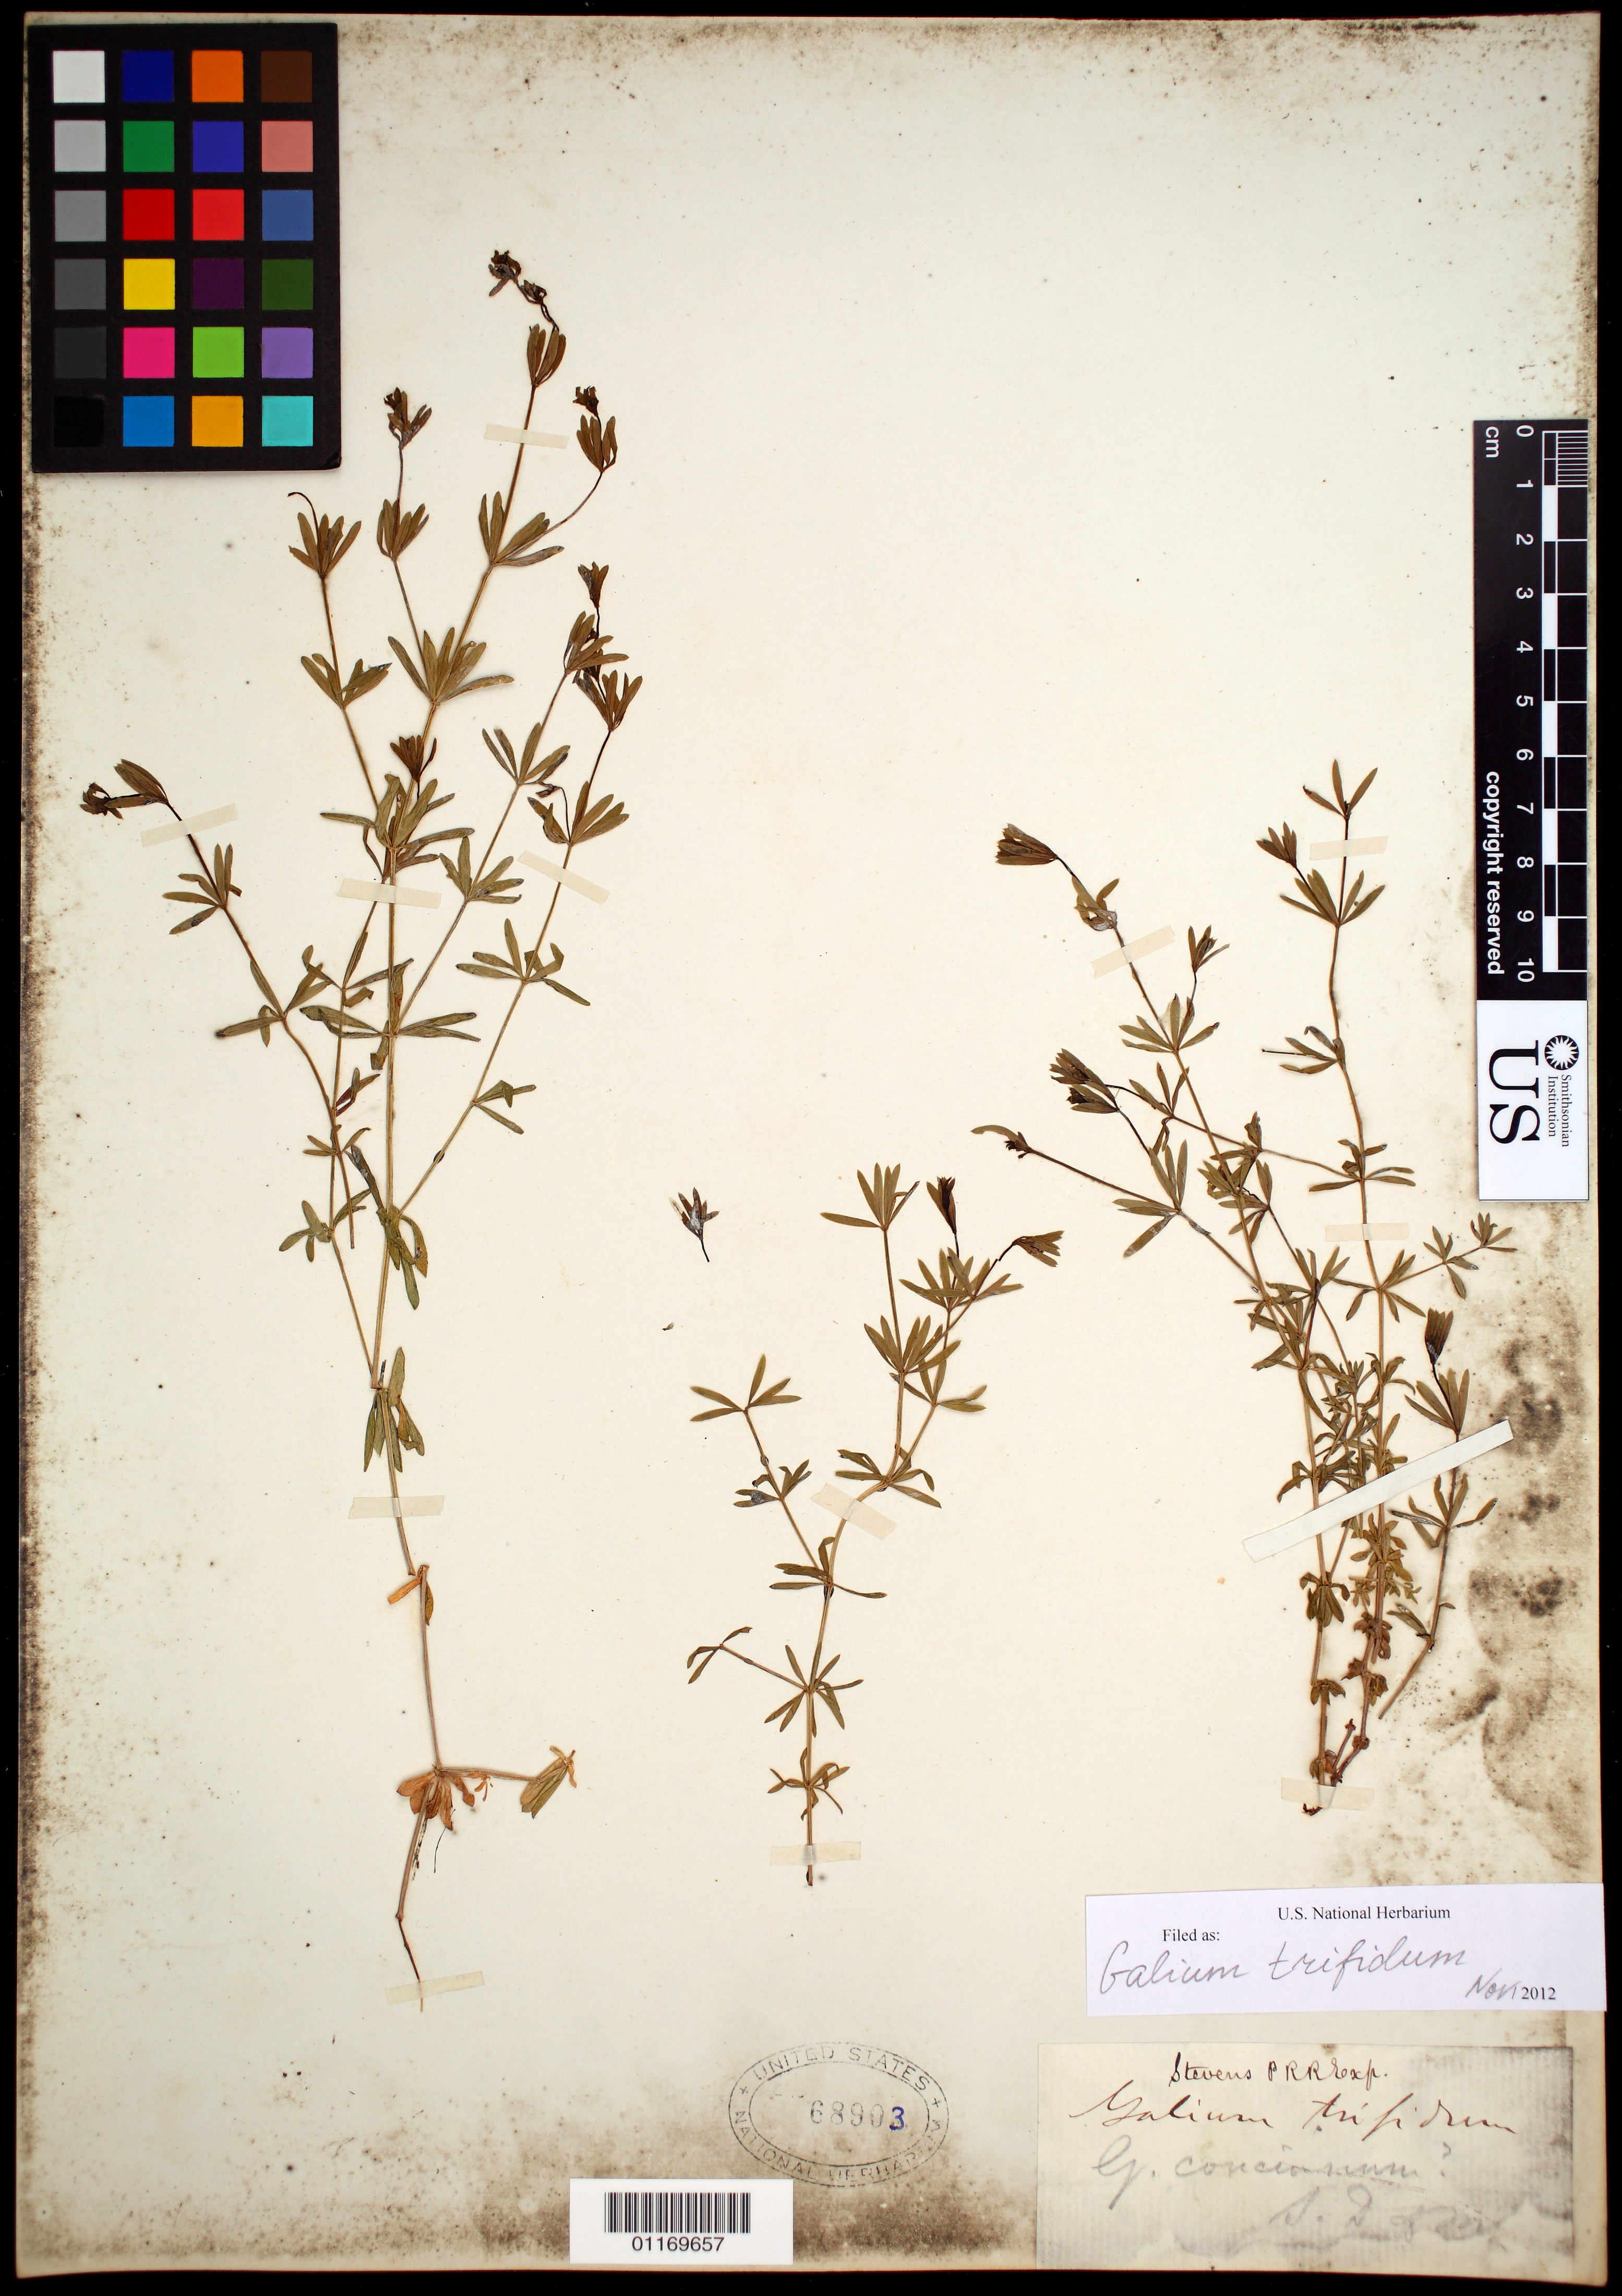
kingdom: Plantae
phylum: Tracheophyta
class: Magnoliopsida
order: Gentianales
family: Rubiaceae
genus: Galium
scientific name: Galium trifidum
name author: L.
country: United States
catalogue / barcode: US 68903